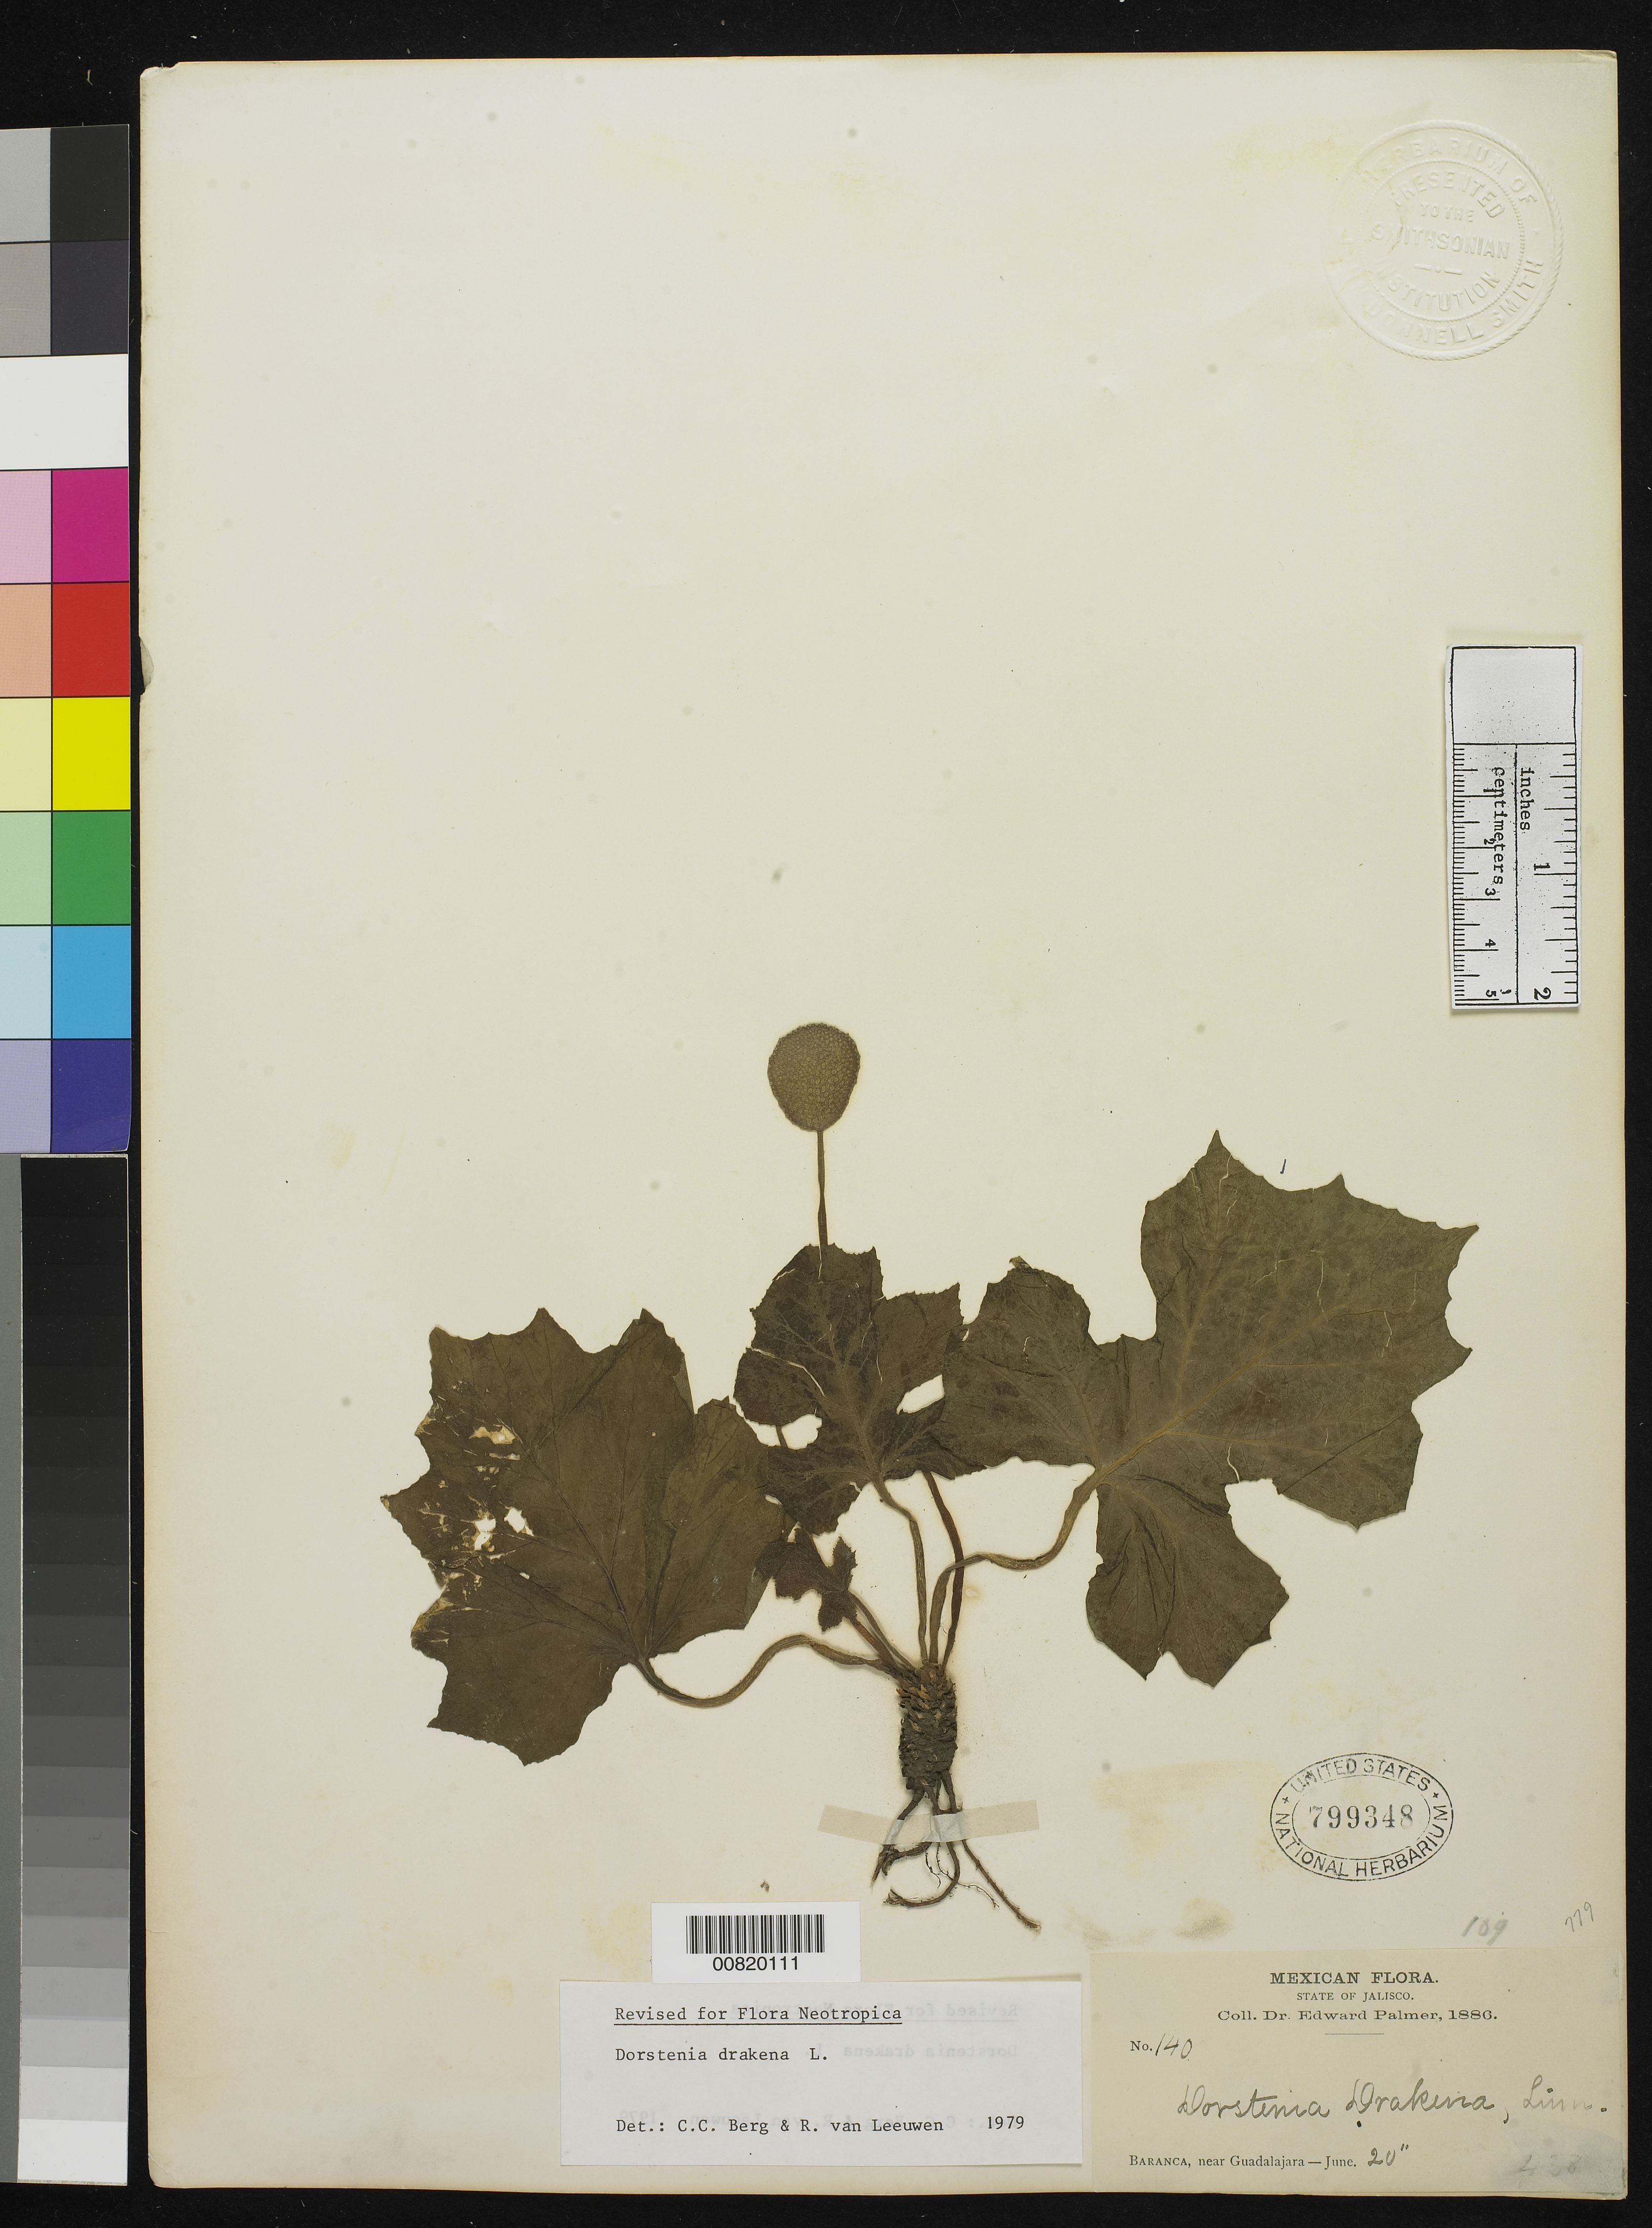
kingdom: Plantae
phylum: Tracheophyta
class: Magnoliopsida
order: Rosales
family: Moraceae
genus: Dorstenia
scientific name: Dorstenia drakena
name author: L.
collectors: E. Palmer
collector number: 140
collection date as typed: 20 Jun 1886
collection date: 1886-06-20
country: Mexico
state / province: Jalisco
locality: Barranca, near Guadalajara, Jalisco.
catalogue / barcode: US 799348